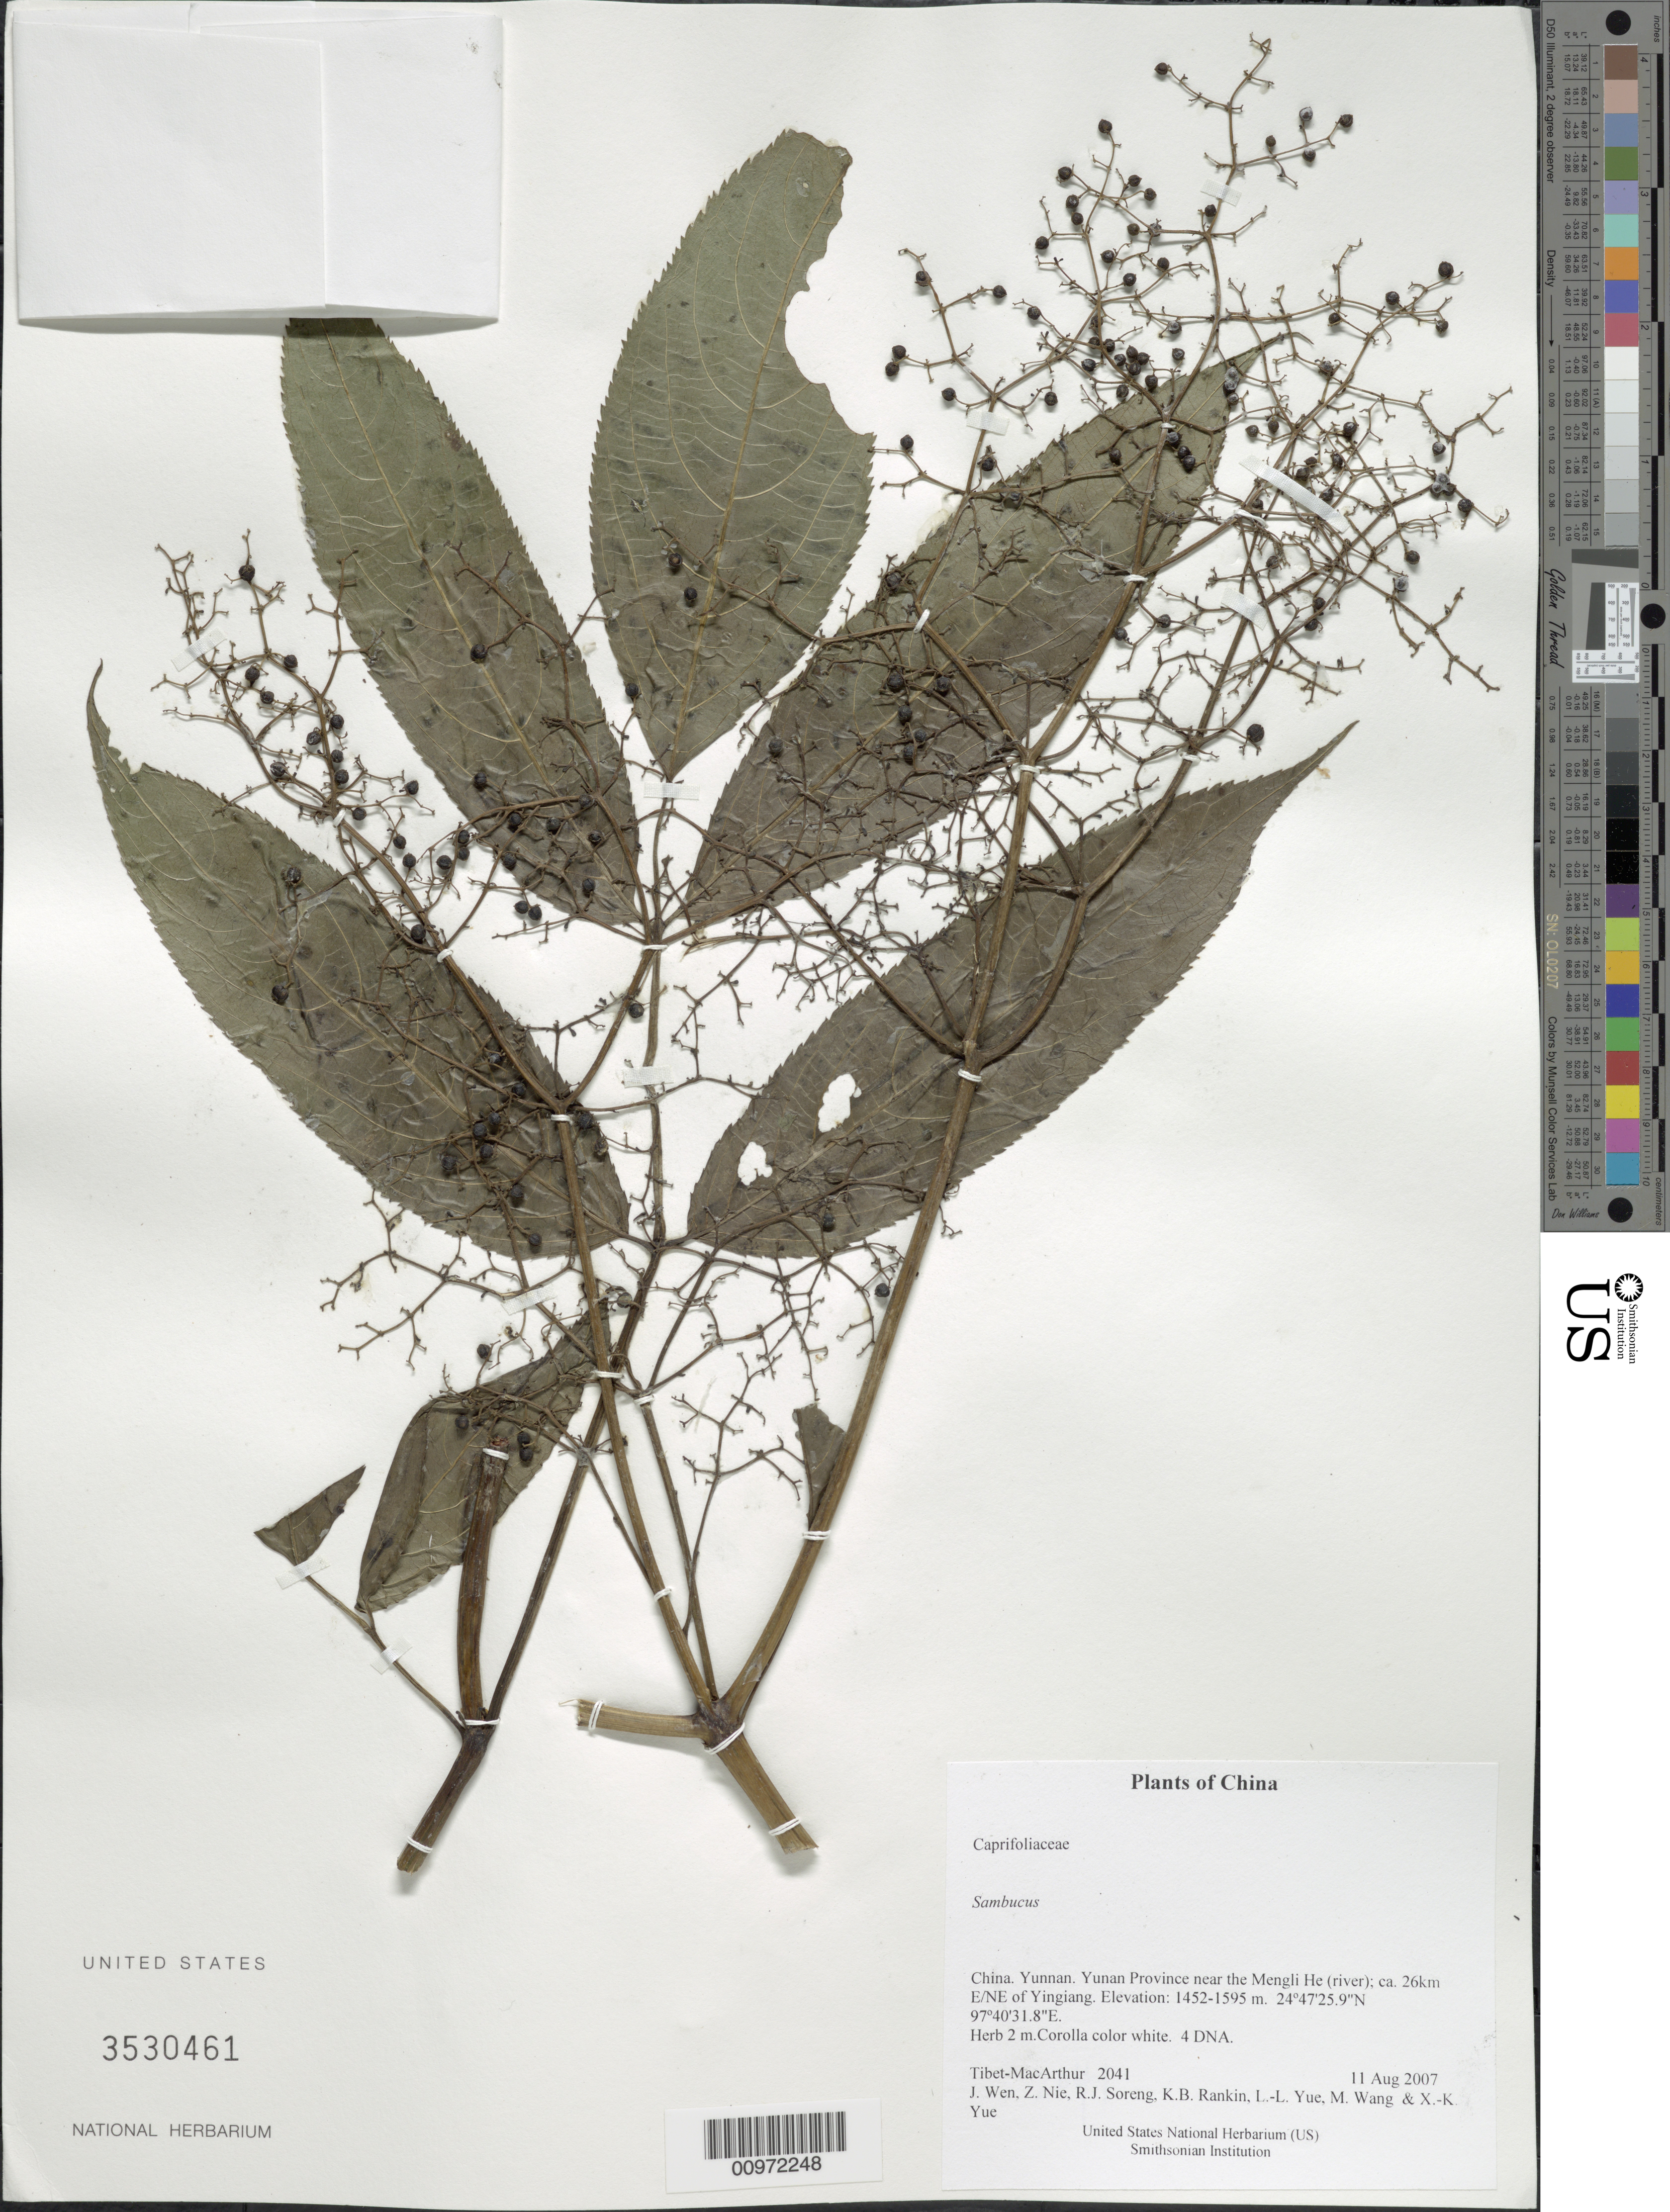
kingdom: Plantae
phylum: Tracheophyta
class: Magnoliopsida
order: Dipsacales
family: Viburnaceae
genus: Sambucus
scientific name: Sambucus sp.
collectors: Tibet-MacArthur, J. Wen, Z. Nie, R. J. Soreng, K. Rankin, L. Yue, M. Wang & X. Yue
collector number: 2041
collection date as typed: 11 Aug 2007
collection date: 2007-08-11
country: China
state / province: Yunnan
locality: Yunan Province near the Mengli He (river); ca. 26km E/NE of Yingiang.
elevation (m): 1452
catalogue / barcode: US 3530461